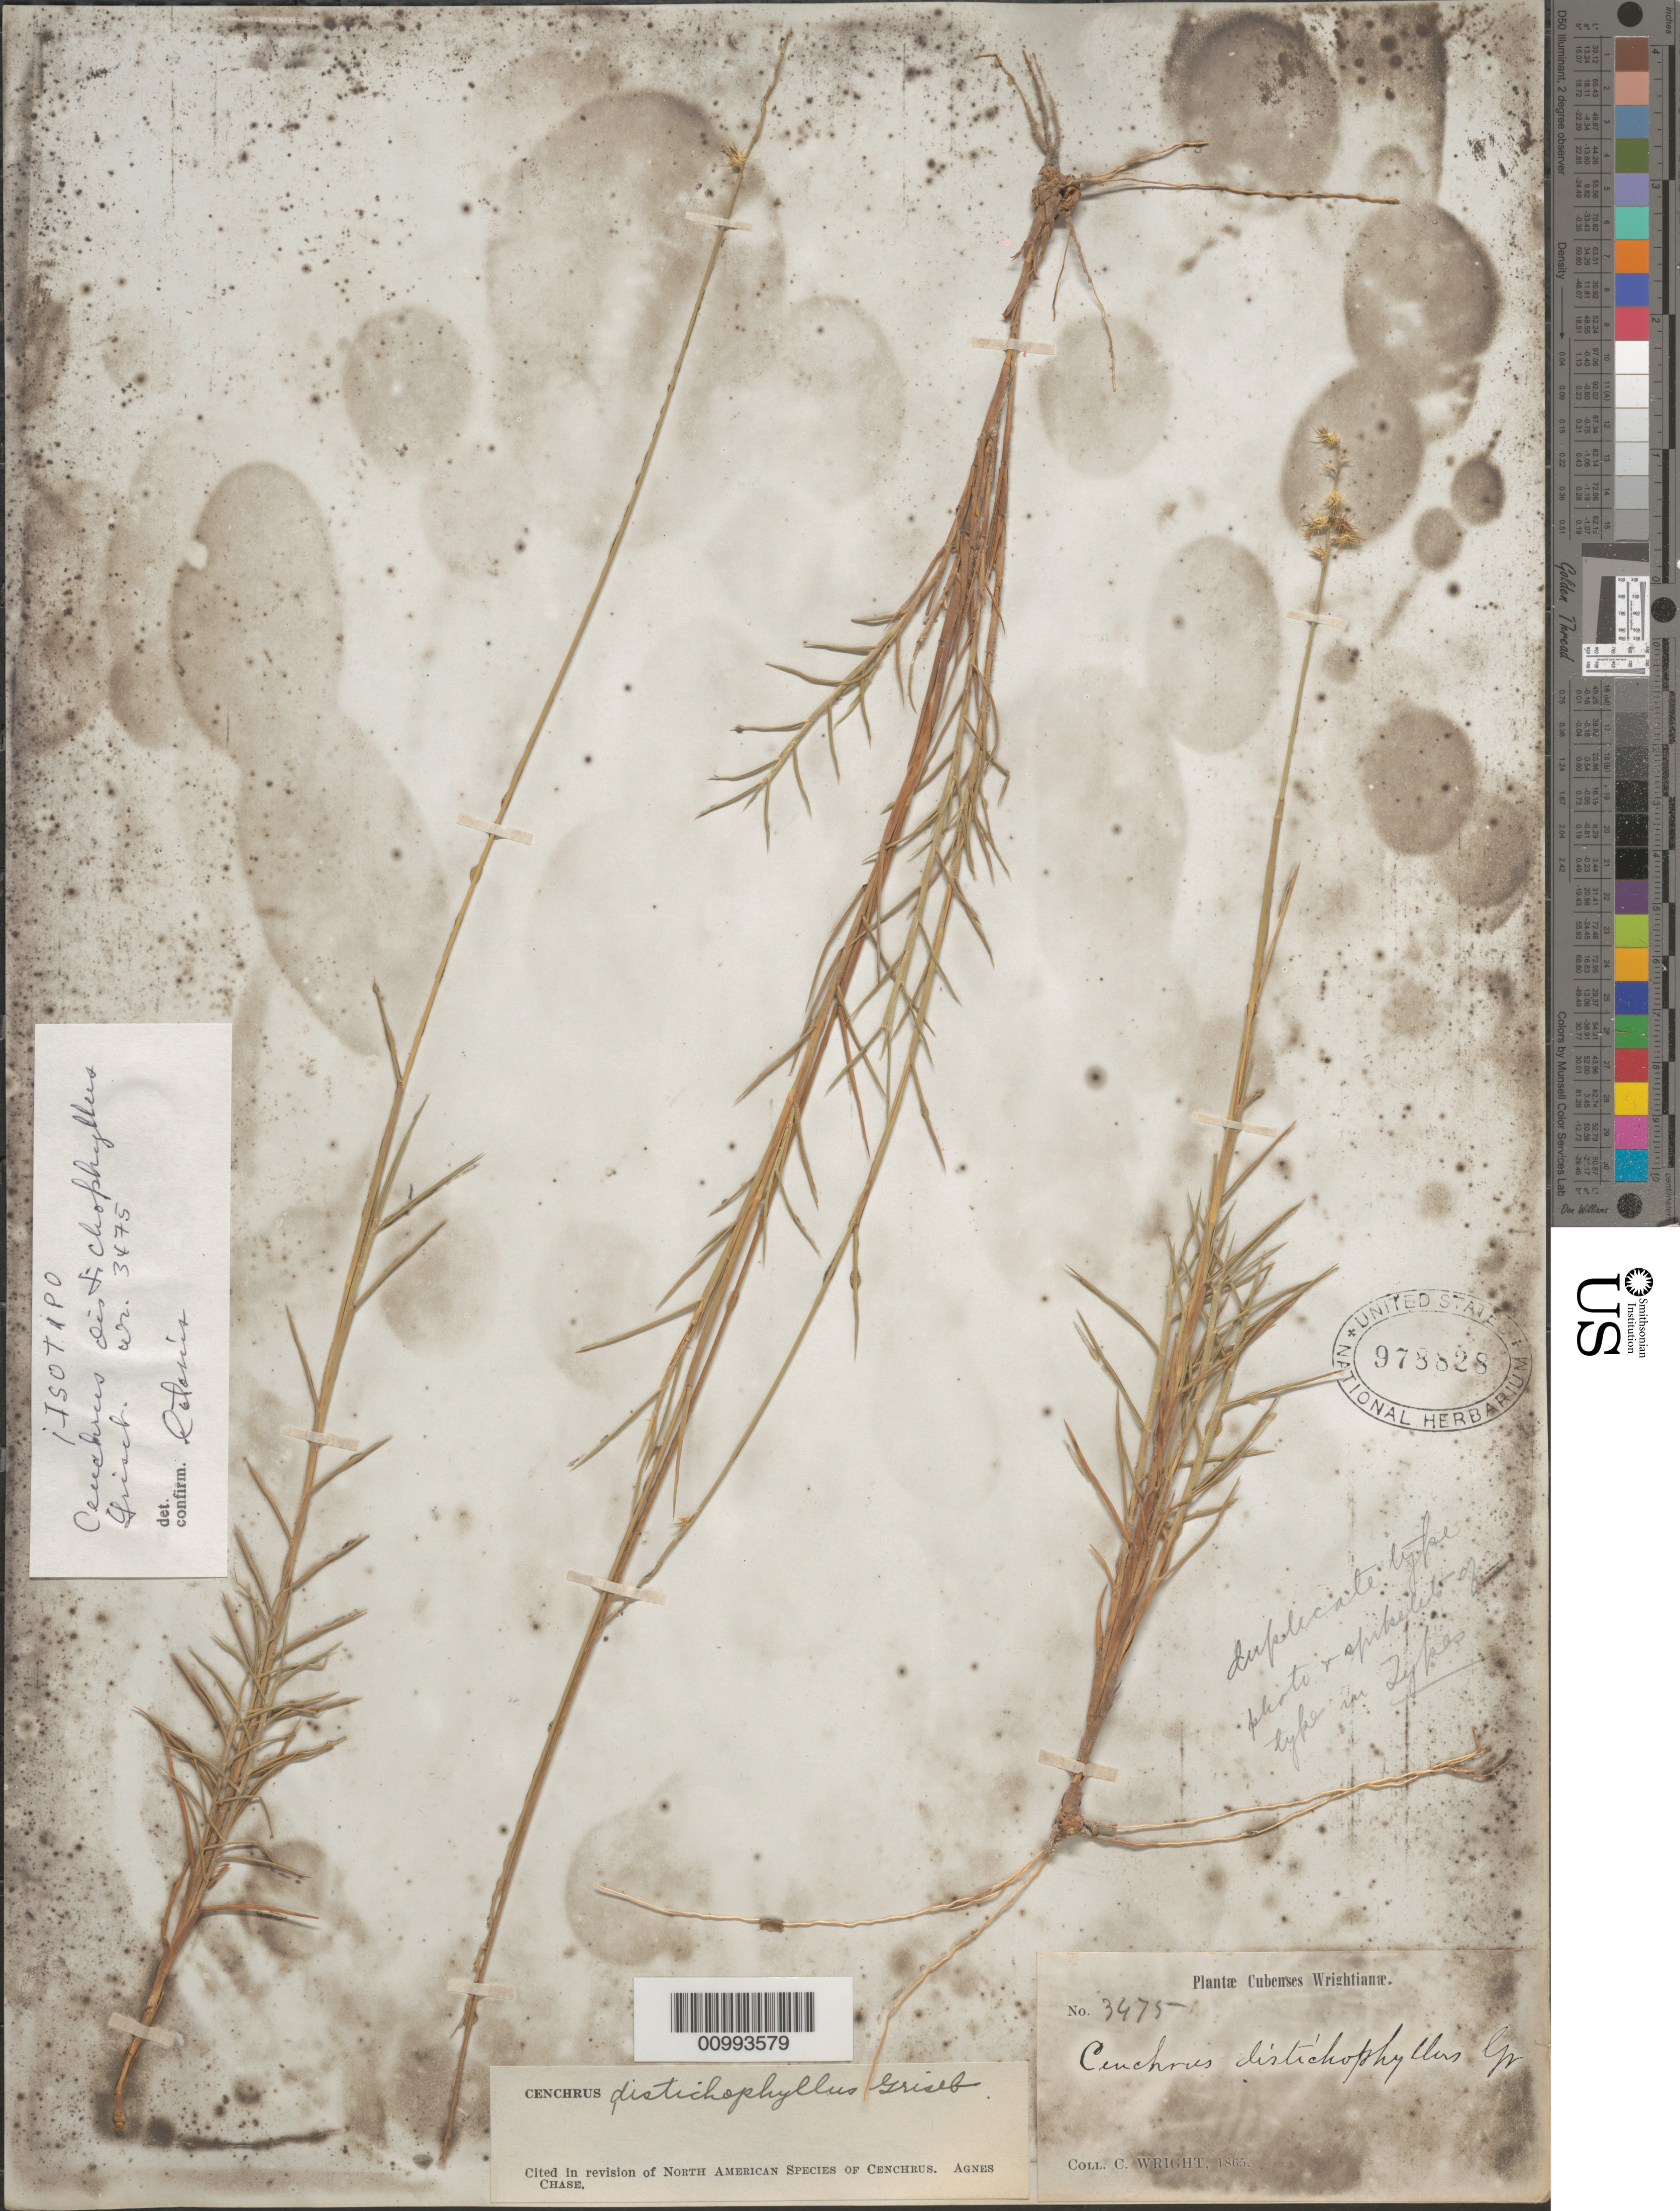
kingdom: Plantae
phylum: Tracheophyta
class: Liliopsida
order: Poales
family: Poaceae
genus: Cenchrus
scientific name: Cenchrus distichophyllus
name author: Griseb.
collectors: C. Wright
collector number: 3975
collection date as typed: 1865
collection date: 1865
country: Cuba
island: Cuba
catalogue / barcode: US 978828